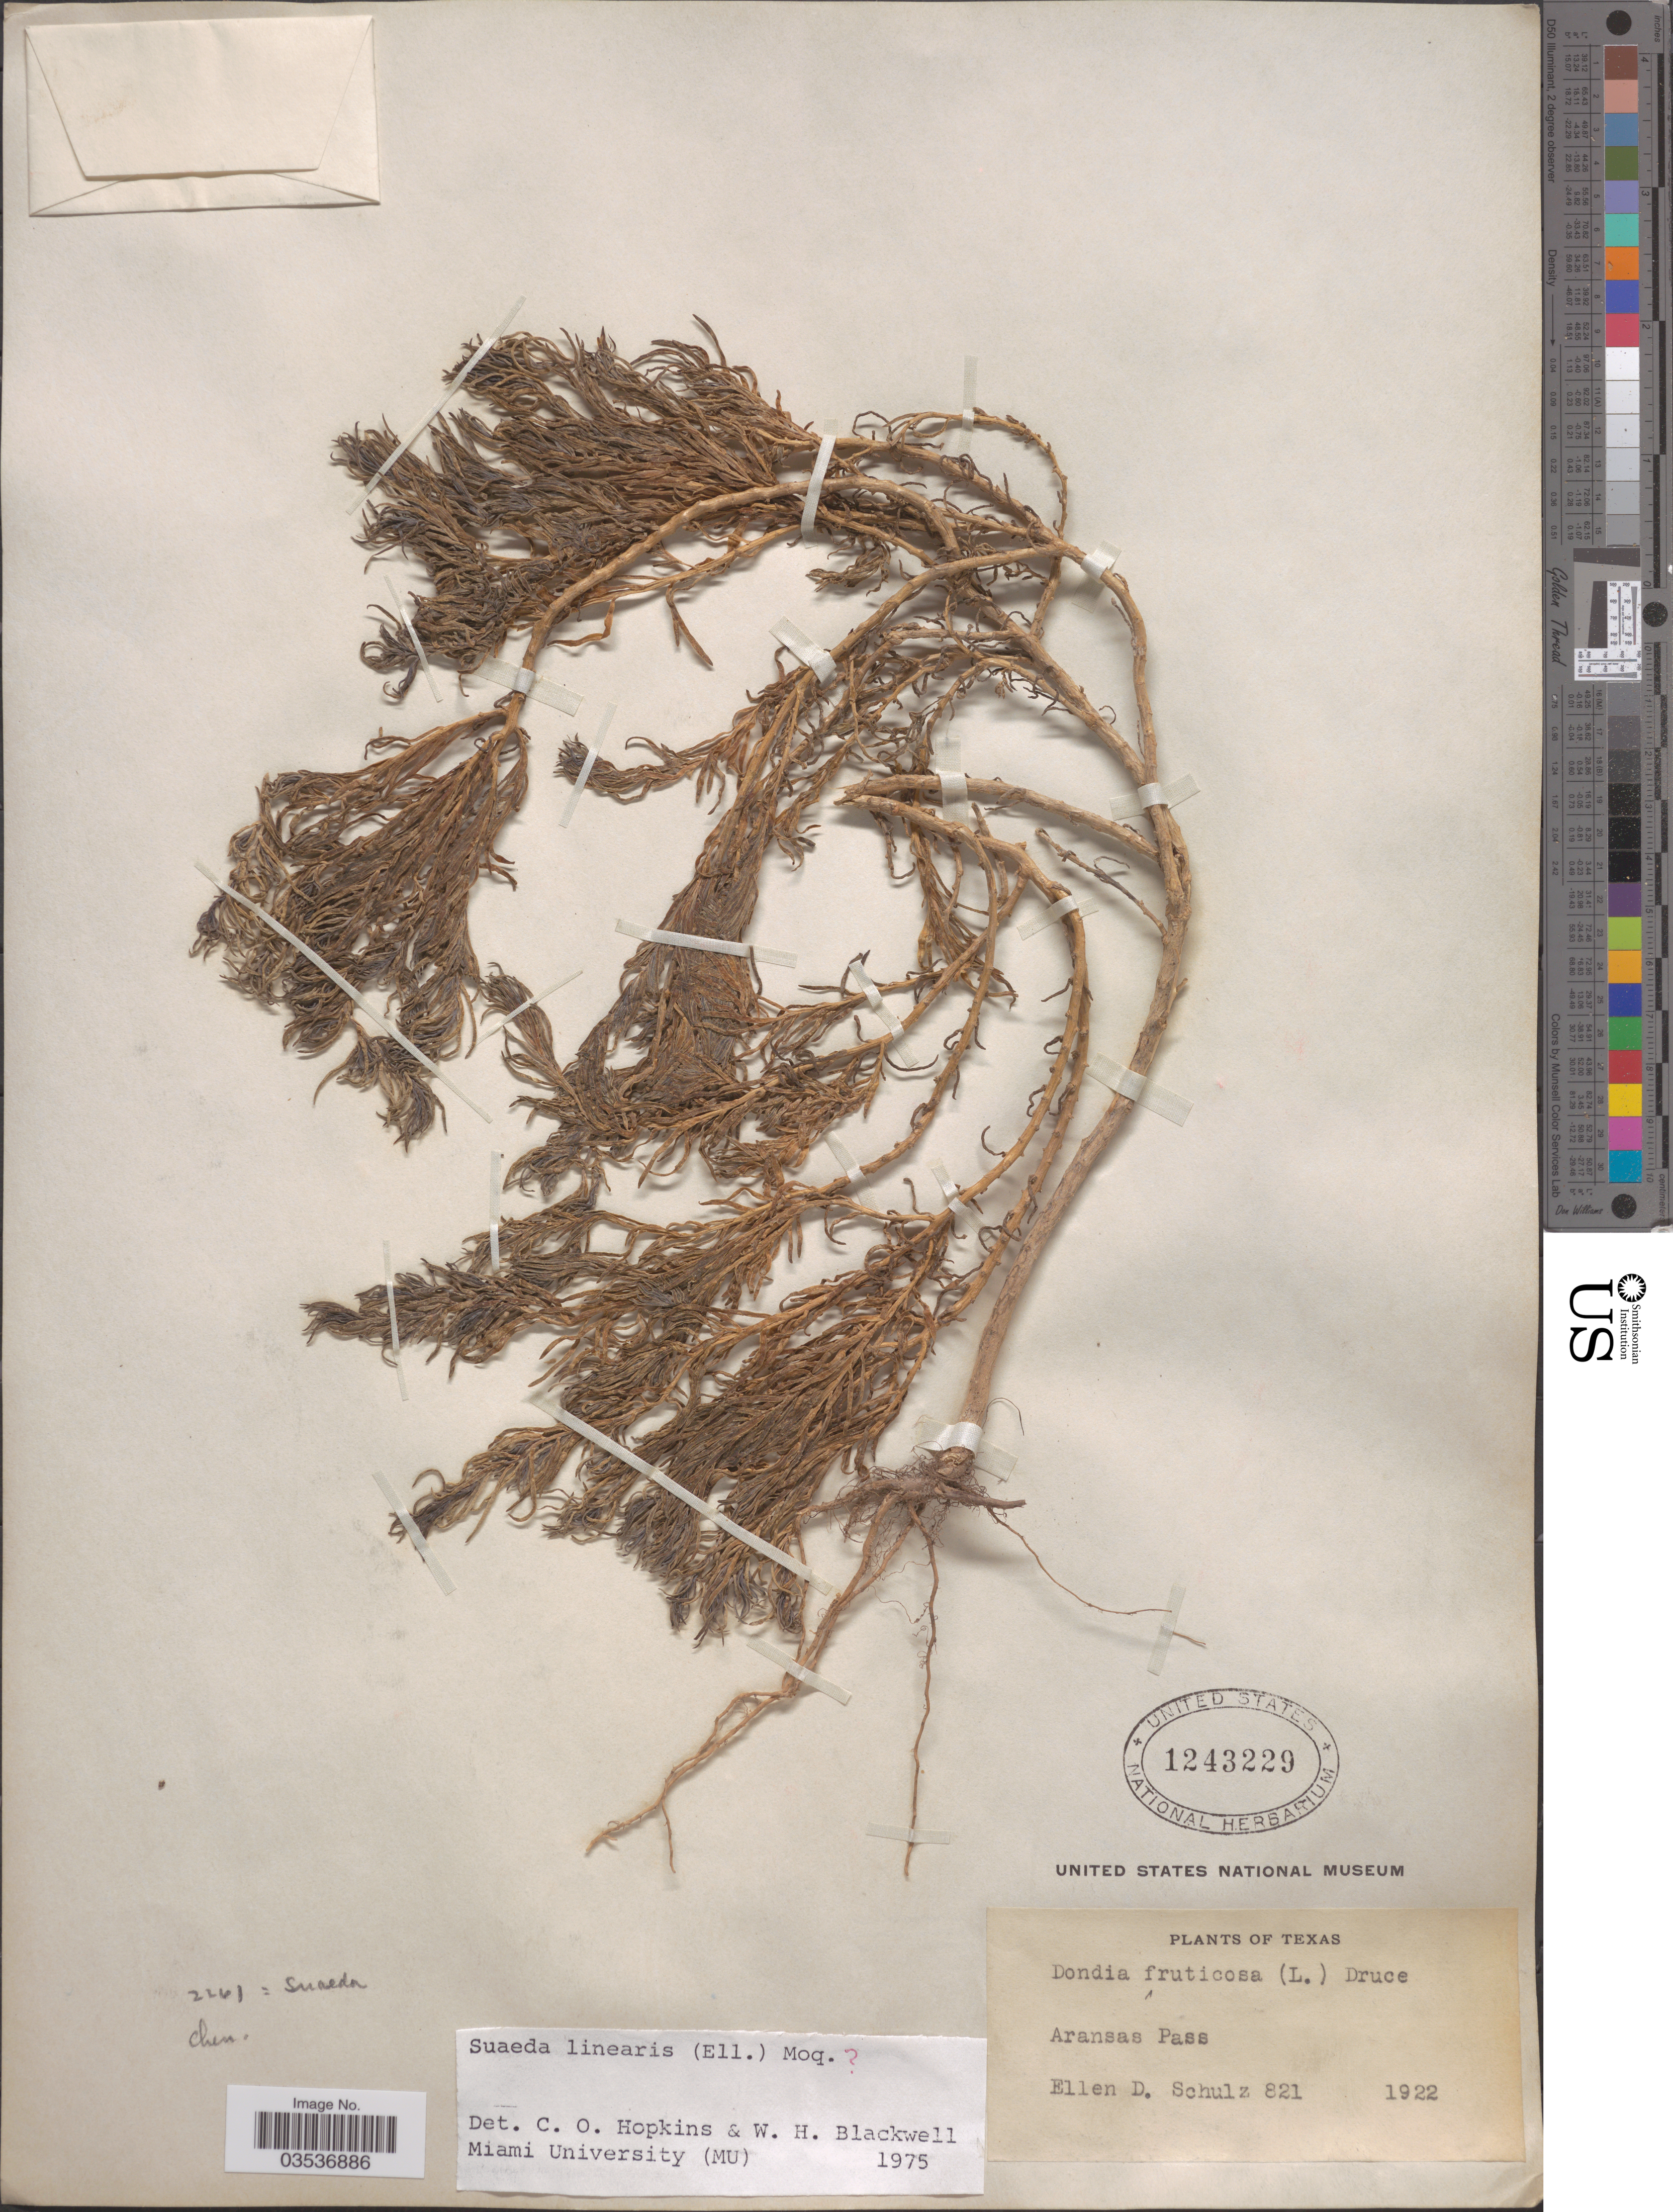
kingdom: Plantae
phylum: Tracheophyta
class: Magnoliopsida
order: Caryophyllales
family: Amaranthaceae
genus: Dondia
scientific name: Dondia linearis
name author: (Elliott) A. Heller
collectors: E. D. Schulz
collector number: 821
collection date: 1922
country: United States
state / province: Texas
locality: Aransas Pass.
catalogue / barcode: US 1243229